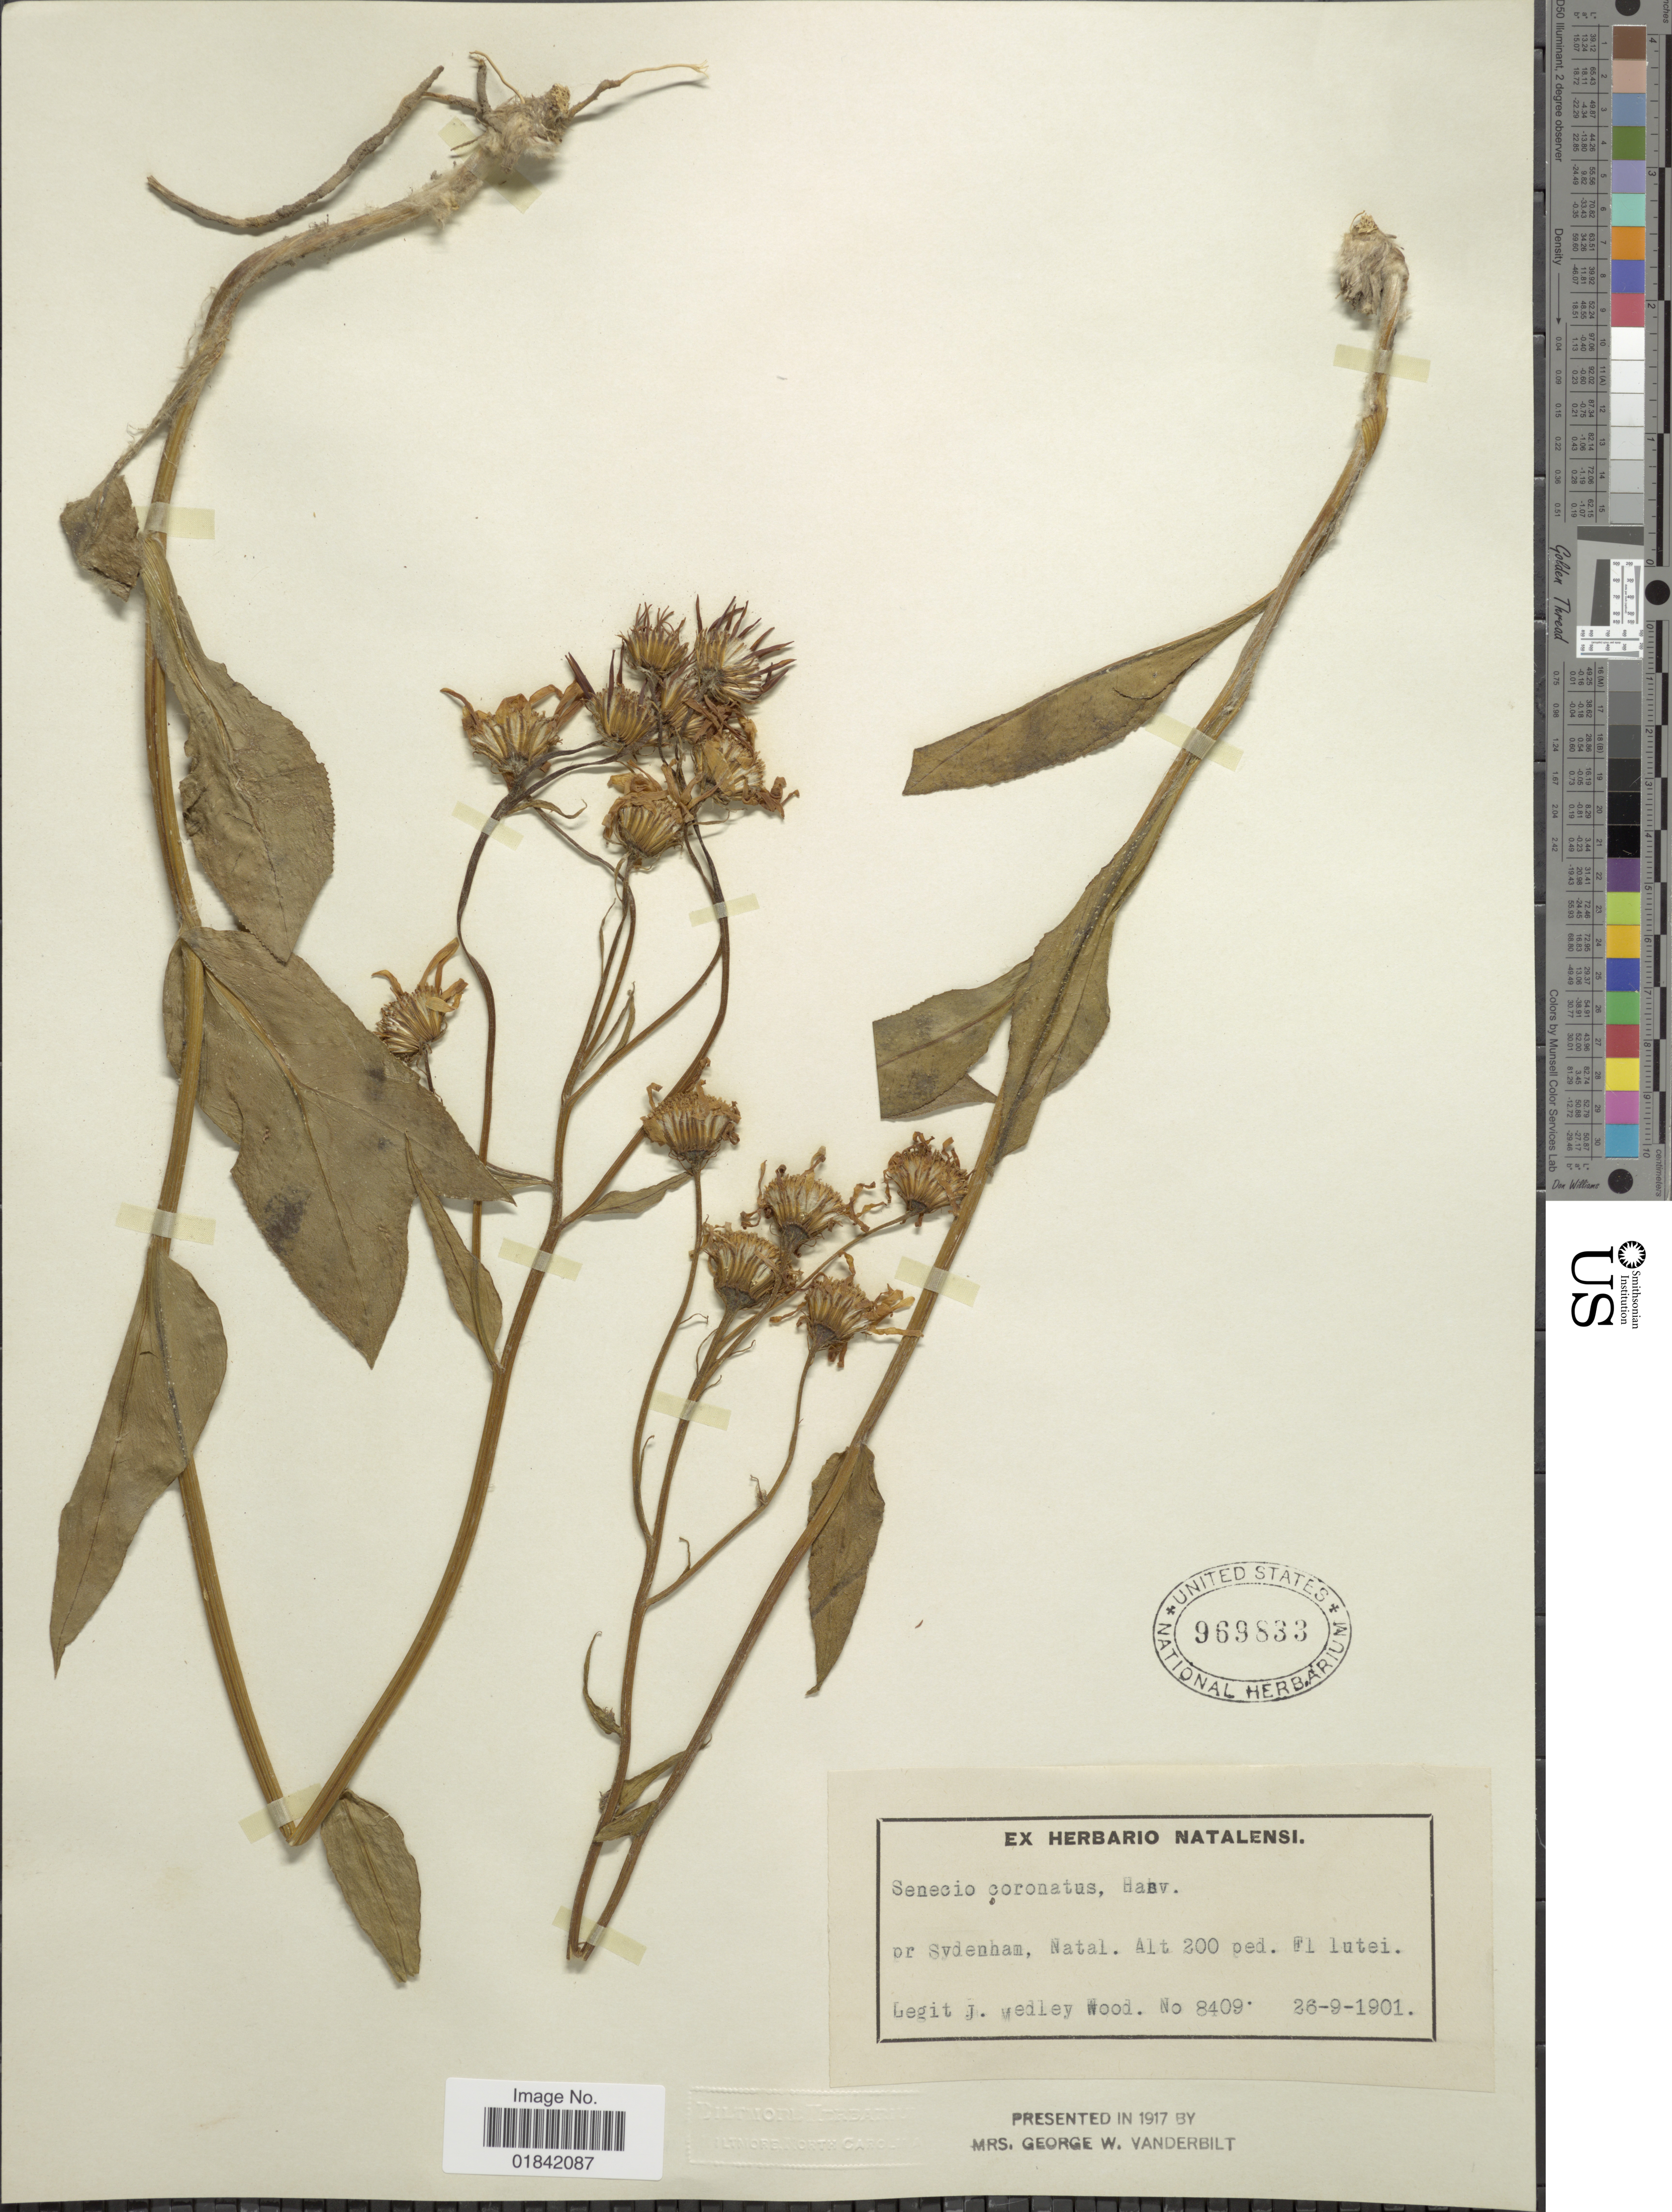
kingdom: Plantae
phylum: Tracheophyta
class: Magnoliopsida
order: Asterales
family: Asteraceae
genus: Senecio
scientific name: Senecio coronatus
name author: (Thunb.) Harv.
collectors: J. M. Wood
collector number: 8409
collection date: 1901-09-26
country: South Africa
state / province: KwaZulu-Natal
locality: Pr Sydenham, Natal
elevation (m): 61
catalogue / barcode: US 969833